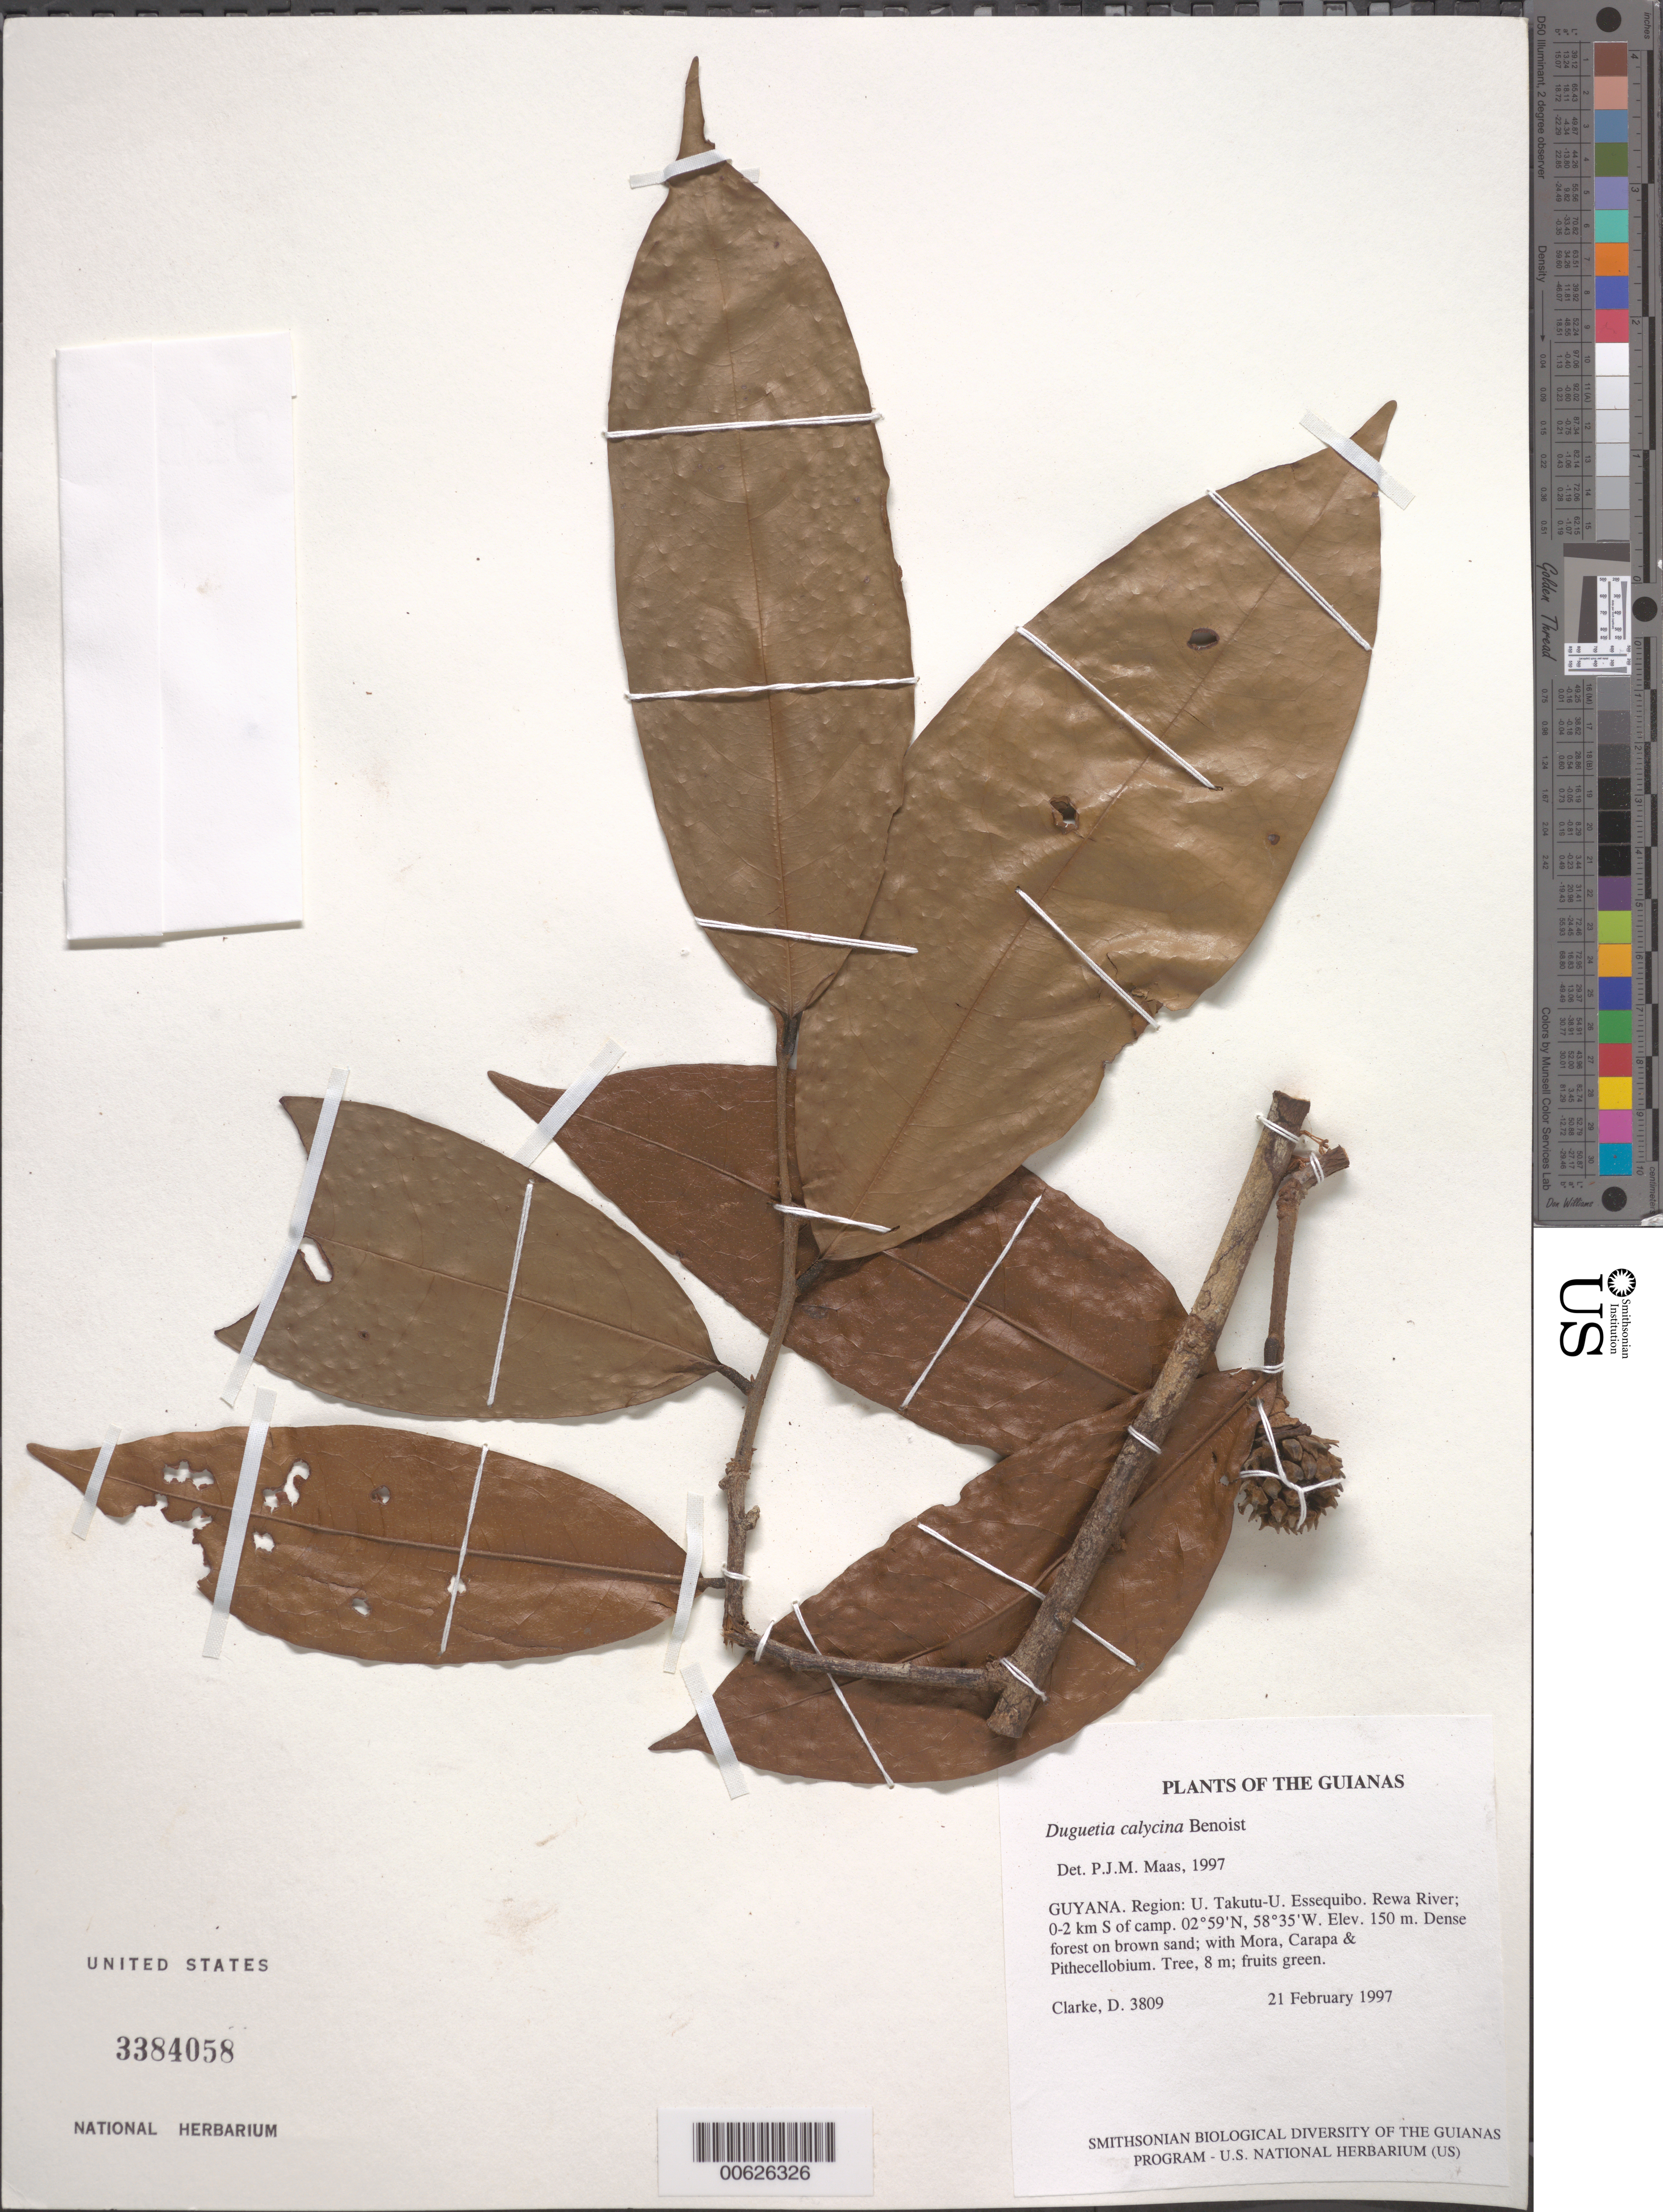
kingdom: Plantae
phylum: Tracheophyta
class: Magnoliopsida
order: Magnoliales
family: Annonaceae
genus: Duguetia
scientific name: Duguetia calycina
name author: Benoist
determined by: Maas, Paul J. M.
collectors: H. D. Clarke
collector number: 3809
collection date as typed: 21 February 1997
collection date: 1997-02-21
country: Guyana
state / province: U. Takutu-U. Essequibo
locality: Rewa River; 0-2 km S of camp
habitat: Dense forest on brown sand; with Mora, Carapa & Pithecellobium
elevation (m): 150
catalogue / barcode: US 3384058